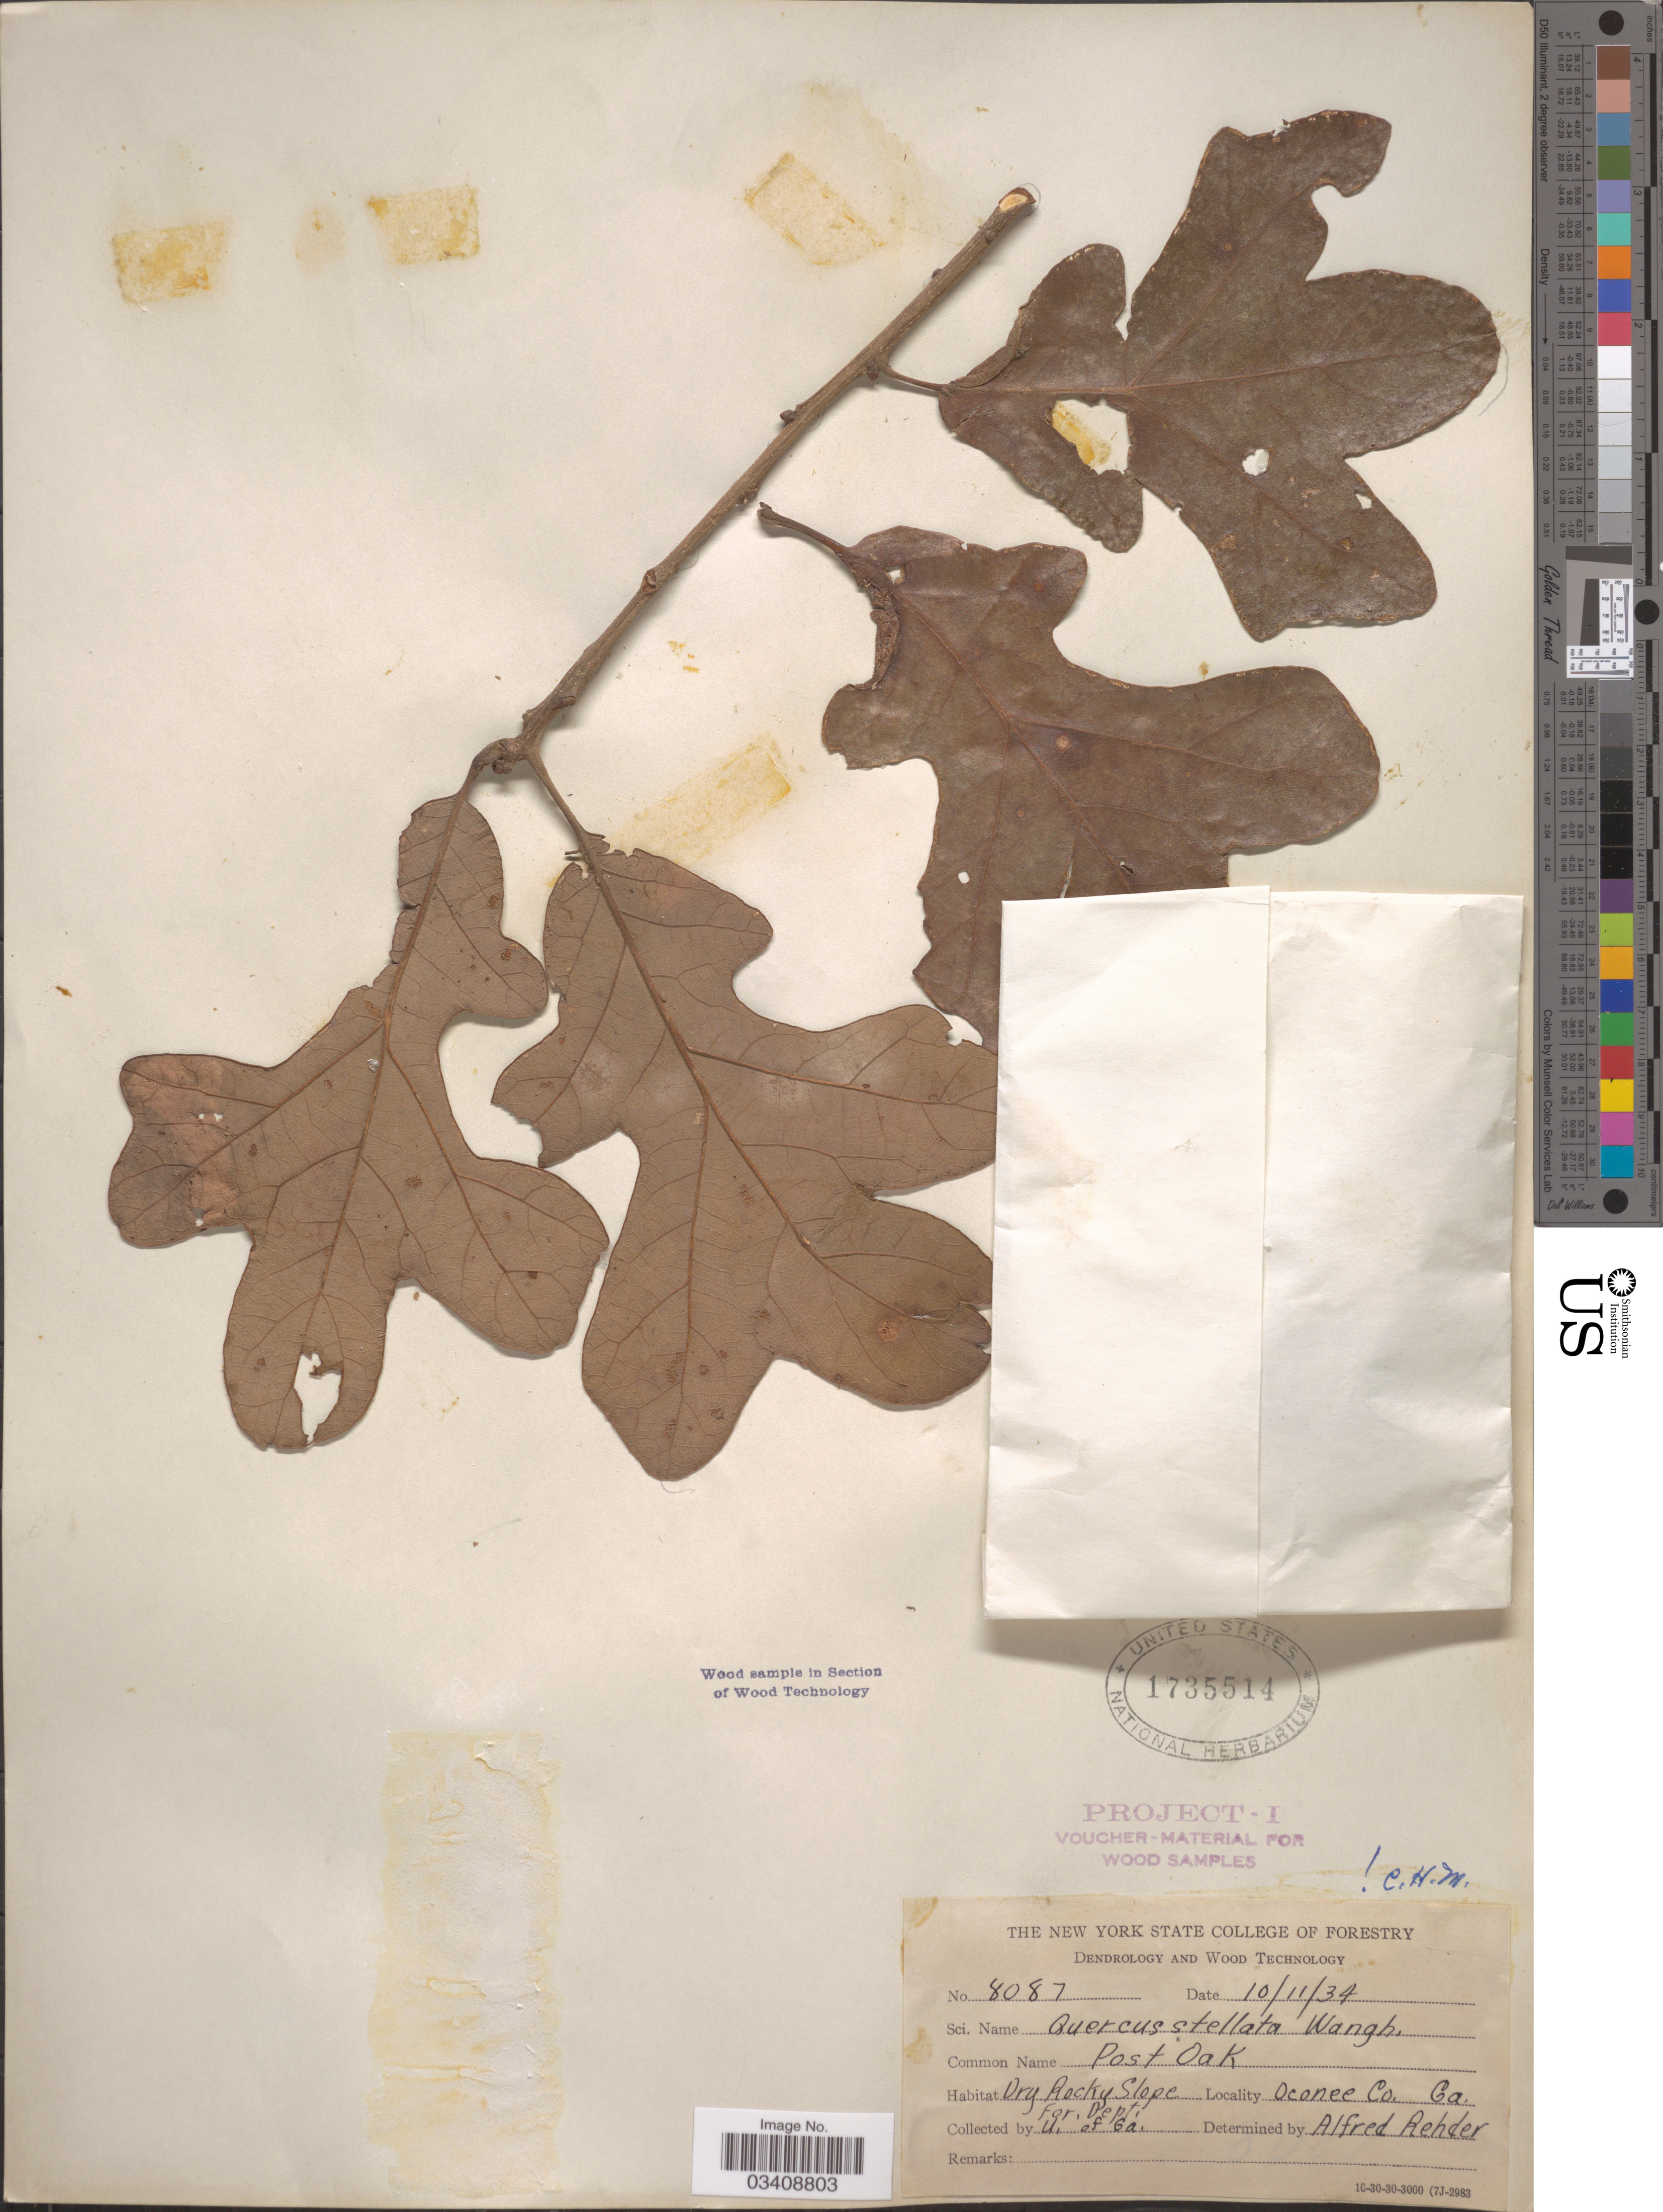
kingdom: Plantae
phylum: Tracheophyta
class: Magnoliopsida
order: Fagales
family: Fagaceae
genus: Quercus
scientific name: Quercus stellata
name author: Wangenh.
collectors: U. of Georgia For. School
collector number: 8087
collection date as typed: Transcribed d/m/y: 11/10/34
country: United States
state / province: Georgia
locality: Oconee Co.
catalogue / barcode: US 1735514